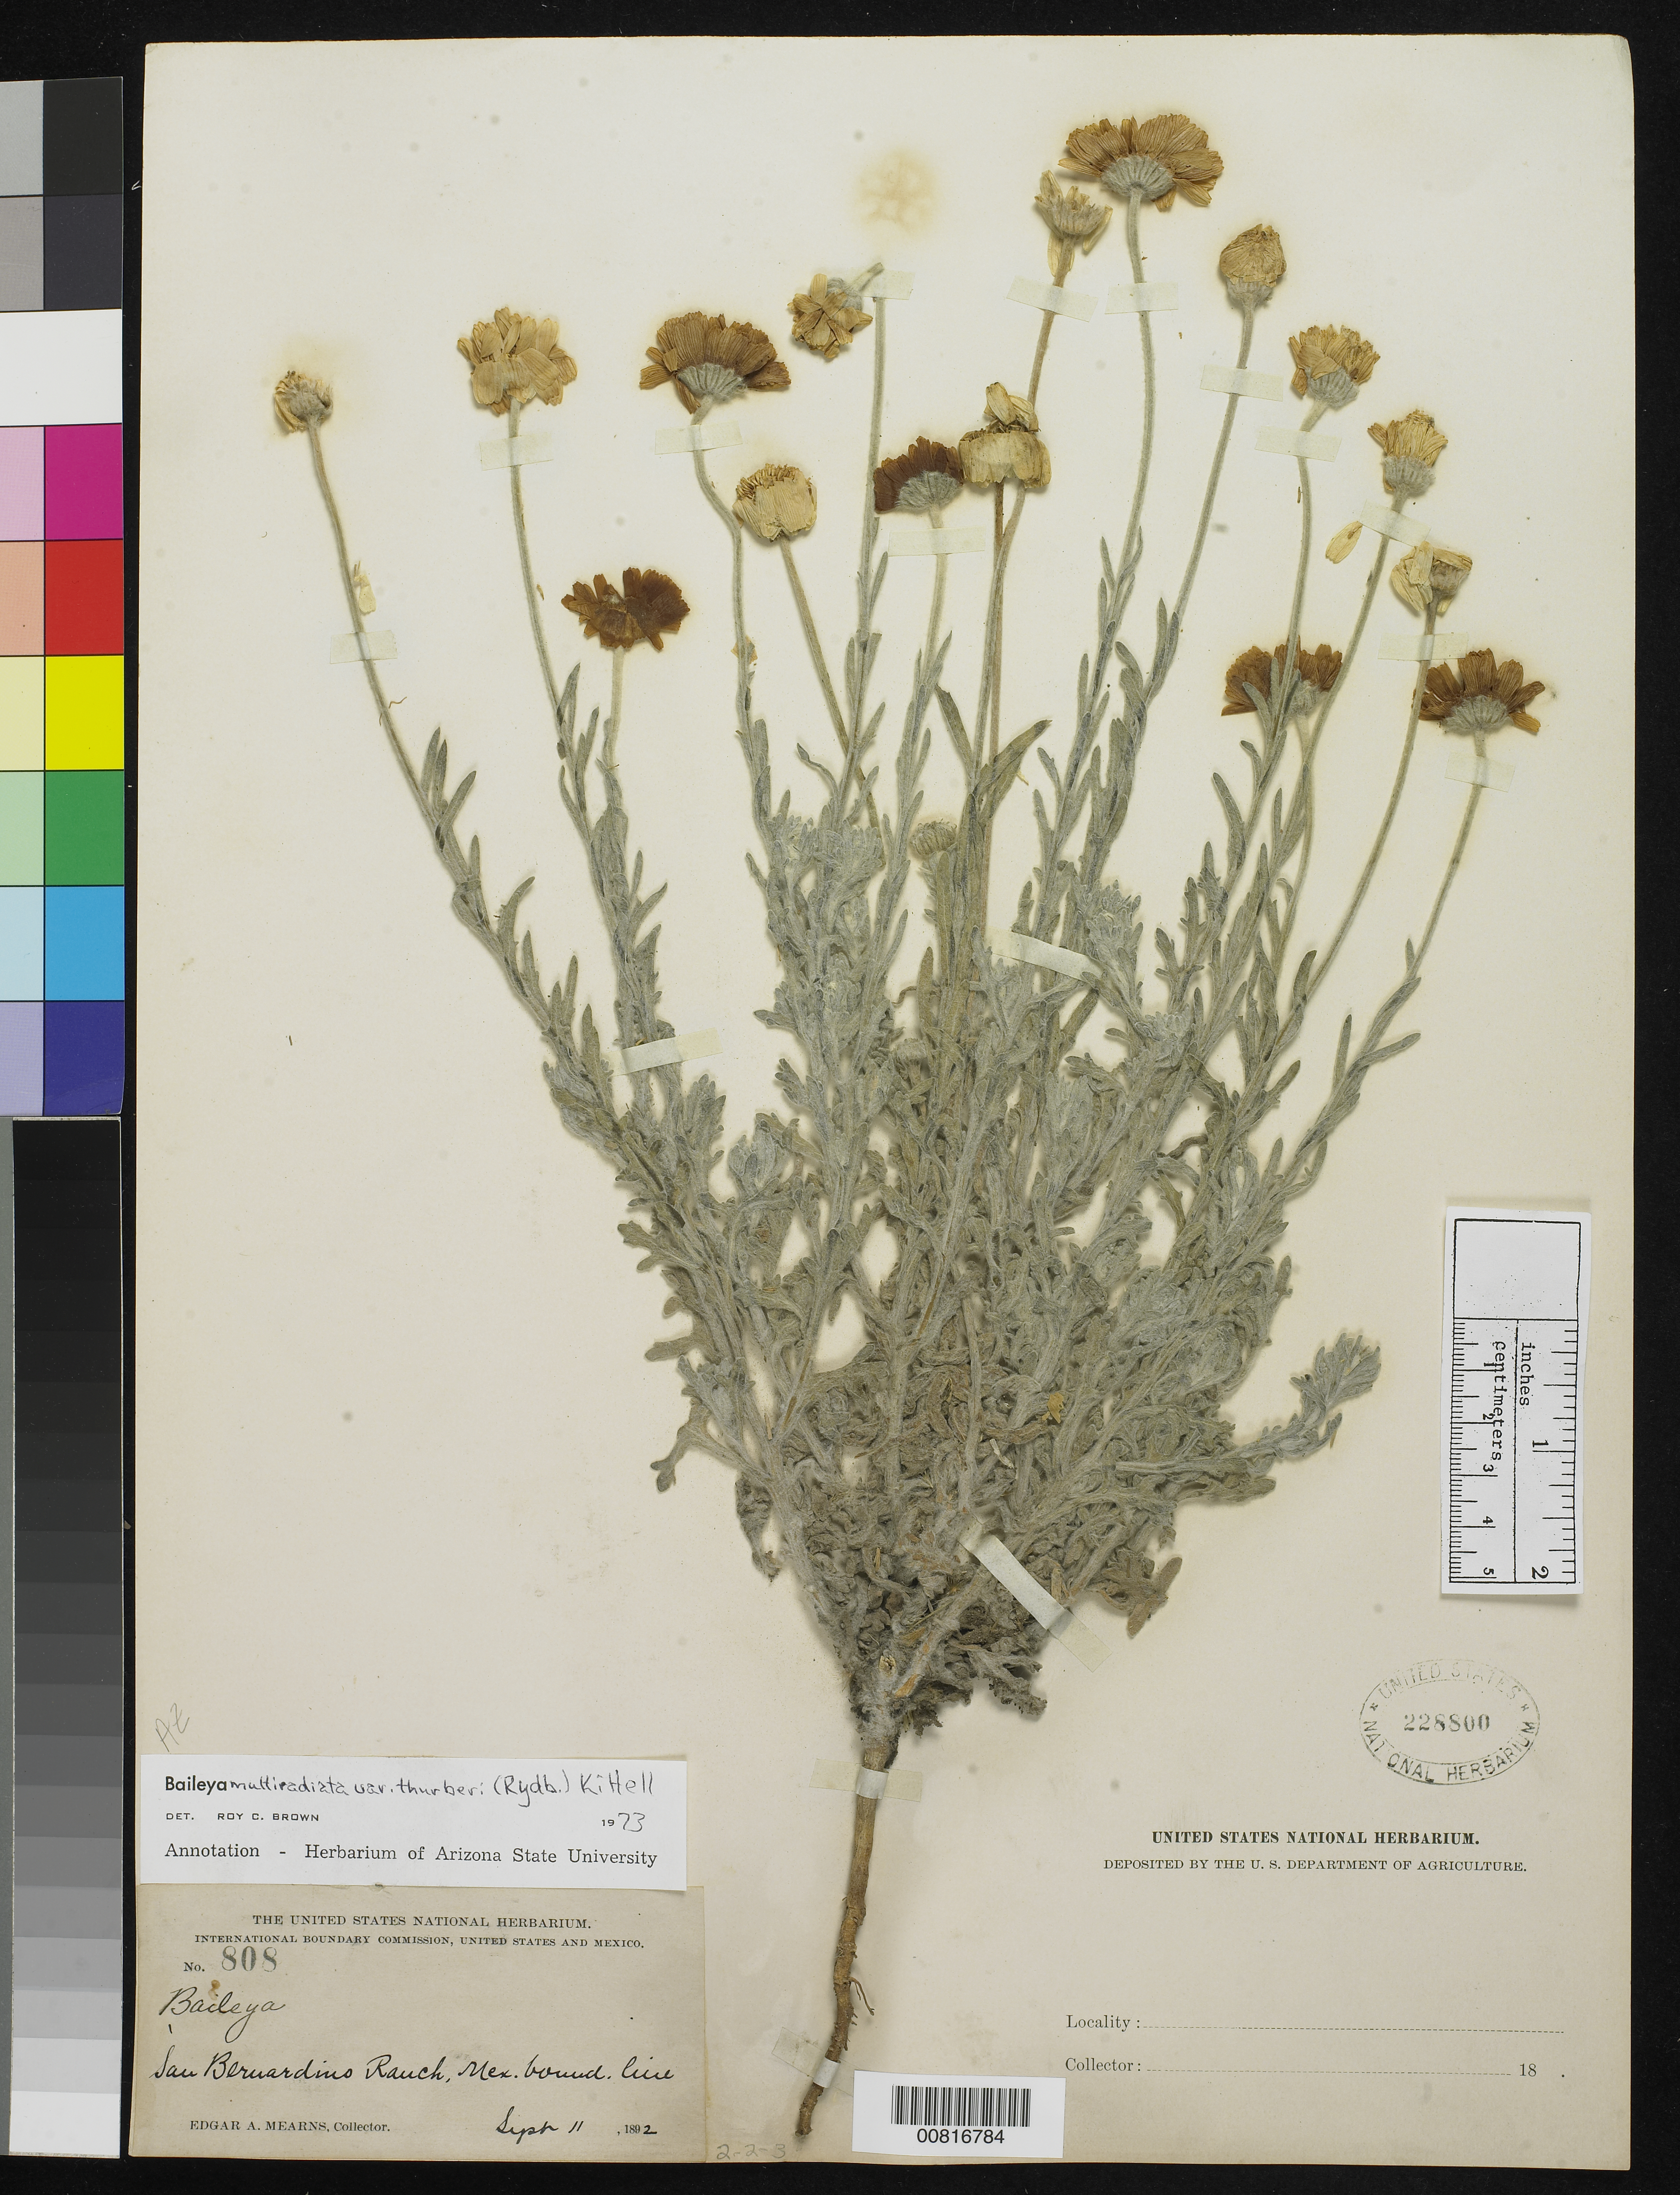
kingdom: Plantae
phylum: Tracheophyta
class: Magnoliopsida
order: Asterales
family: Asteraceae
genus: Baileya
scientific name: Baileya multiradiata var. thurberi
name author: (Rydb.) Kittell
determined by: Brown, Roy C.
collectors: E. A. Mearns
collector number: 808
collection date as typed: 11 Sep 1892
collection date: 1892-09-11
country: United States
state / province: Arizona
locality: San Bernardino Ranch, Mexican Boundary Line.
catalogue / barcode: US 228800